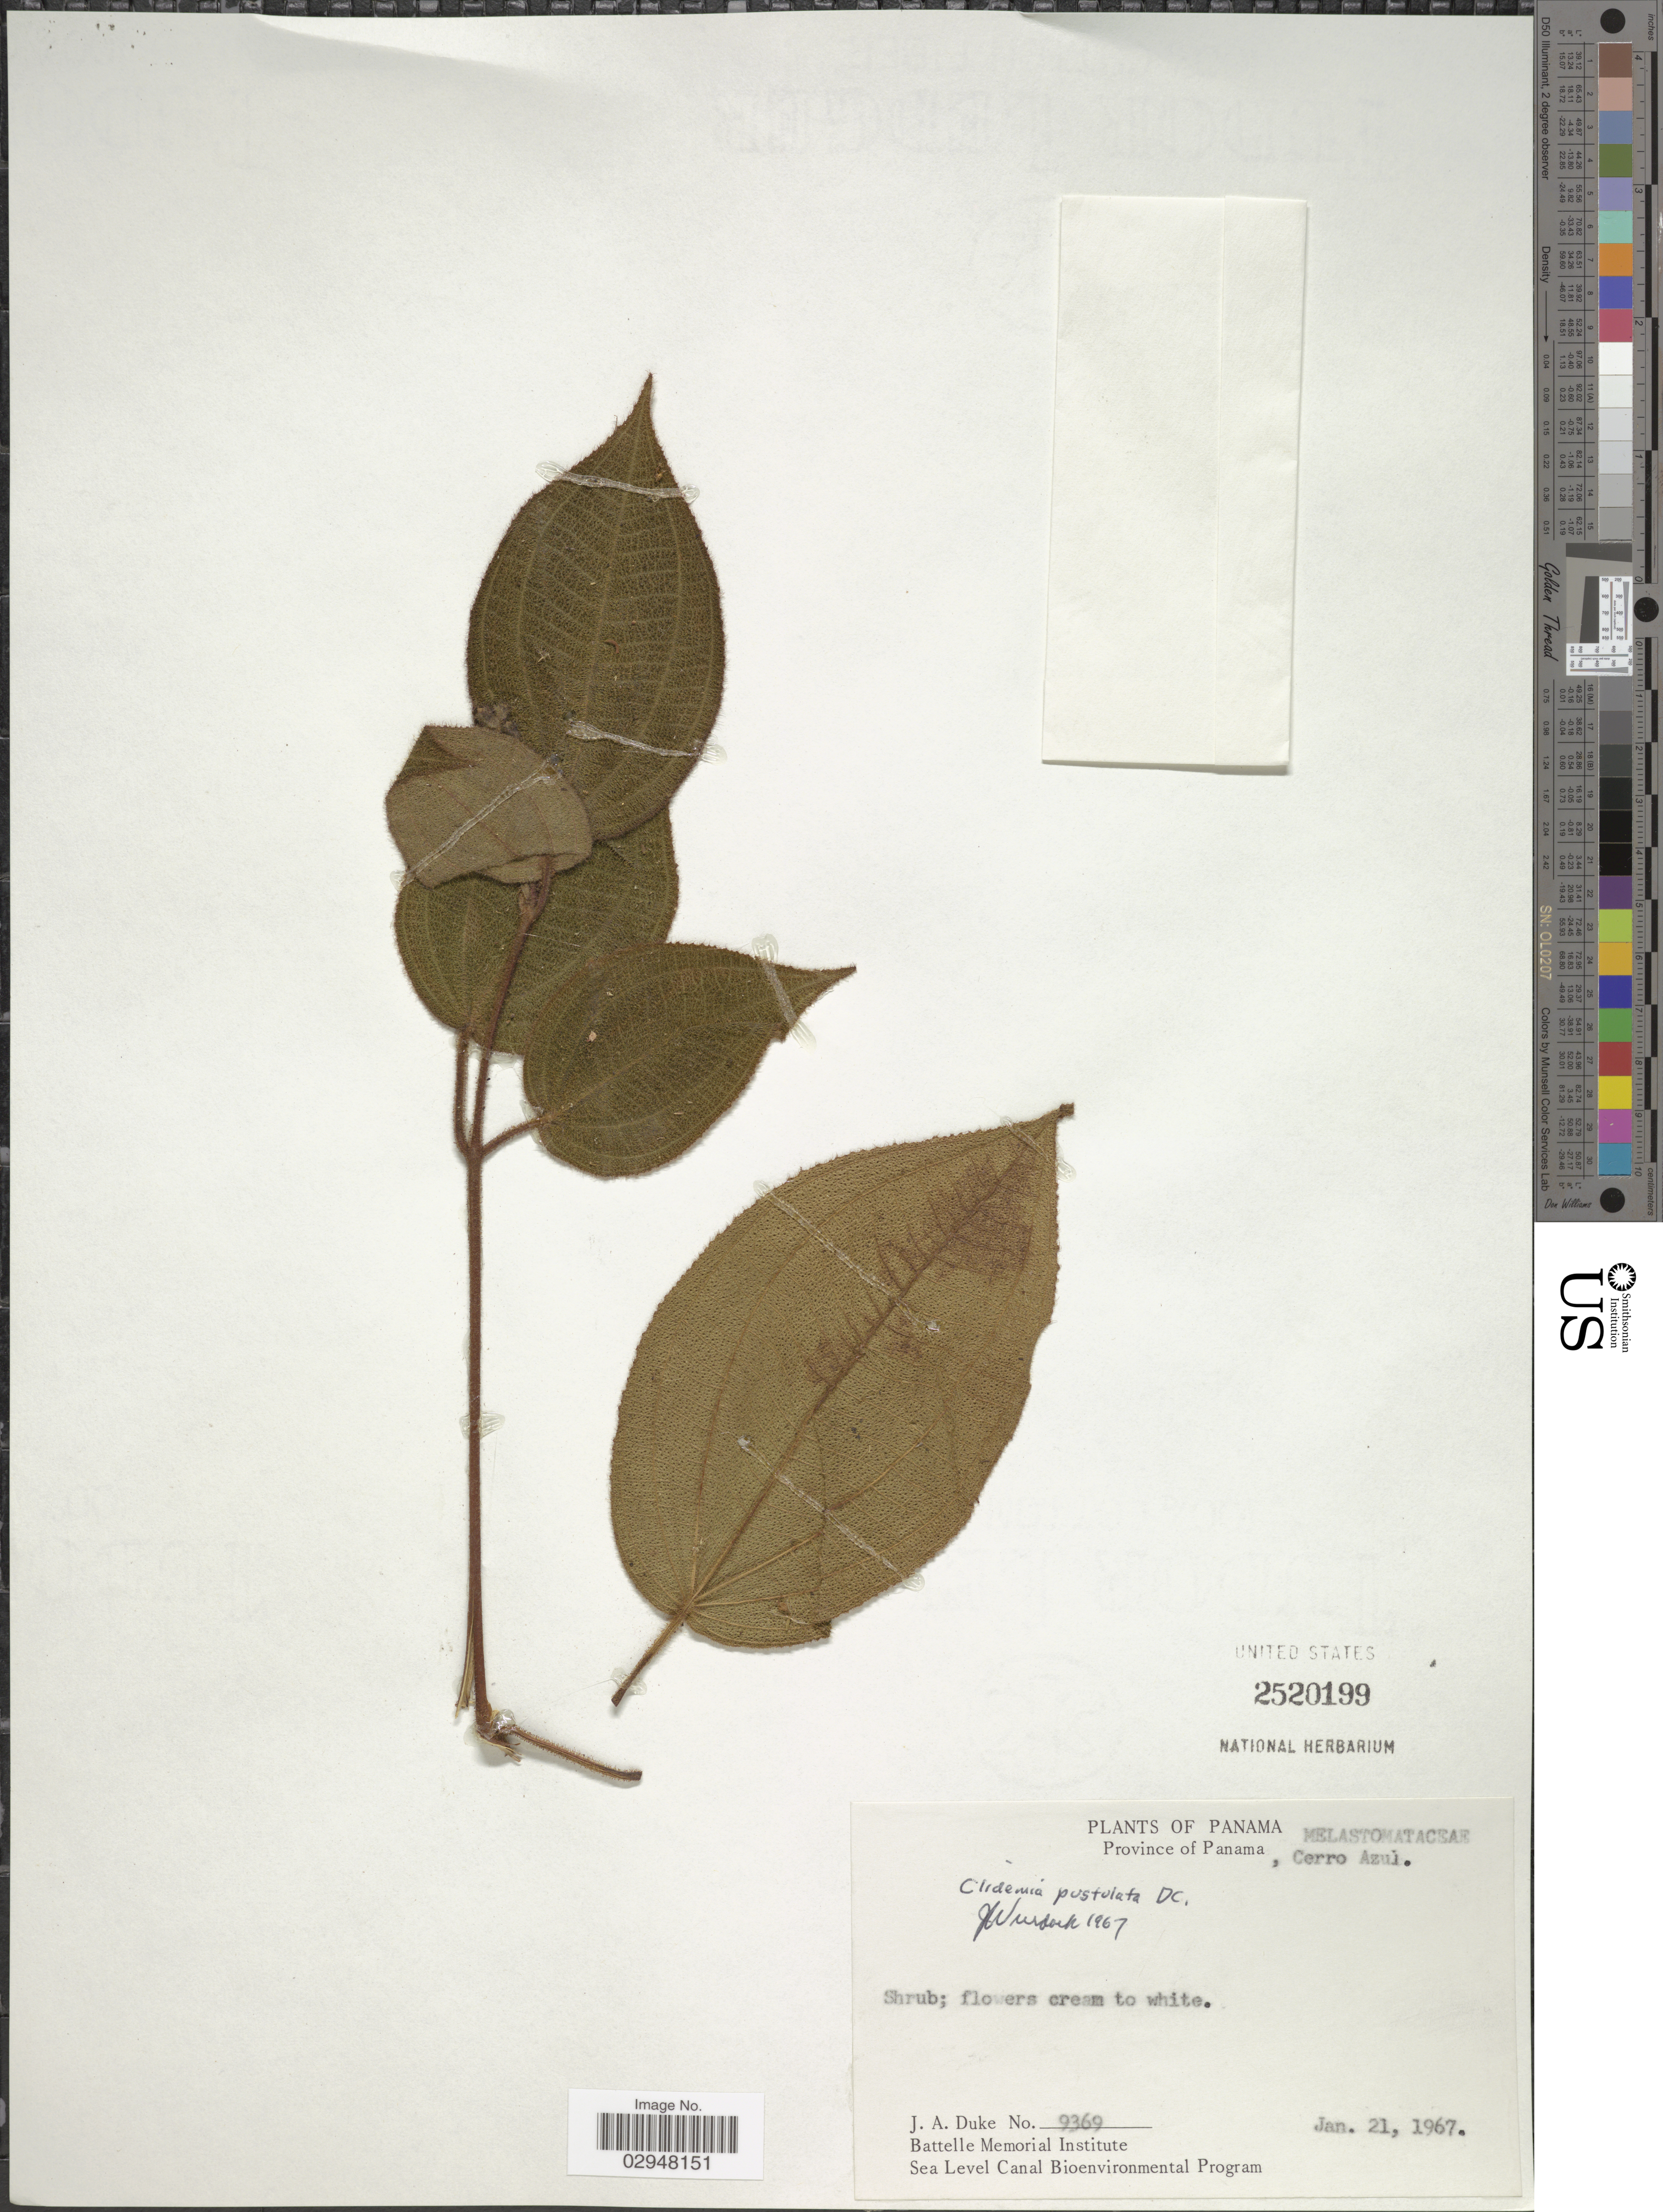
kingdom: Plantae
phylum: Tracheophyta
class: Magnoliopsida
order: Myrtales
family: Melastomataceae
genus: Clidemia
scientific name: Clidemia pustulata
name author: DC.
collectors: J. A. Duke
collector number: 9369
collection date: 1967-01-21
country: Panama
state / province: Panamá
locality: Cerro Azul.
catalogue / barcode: US 2520199